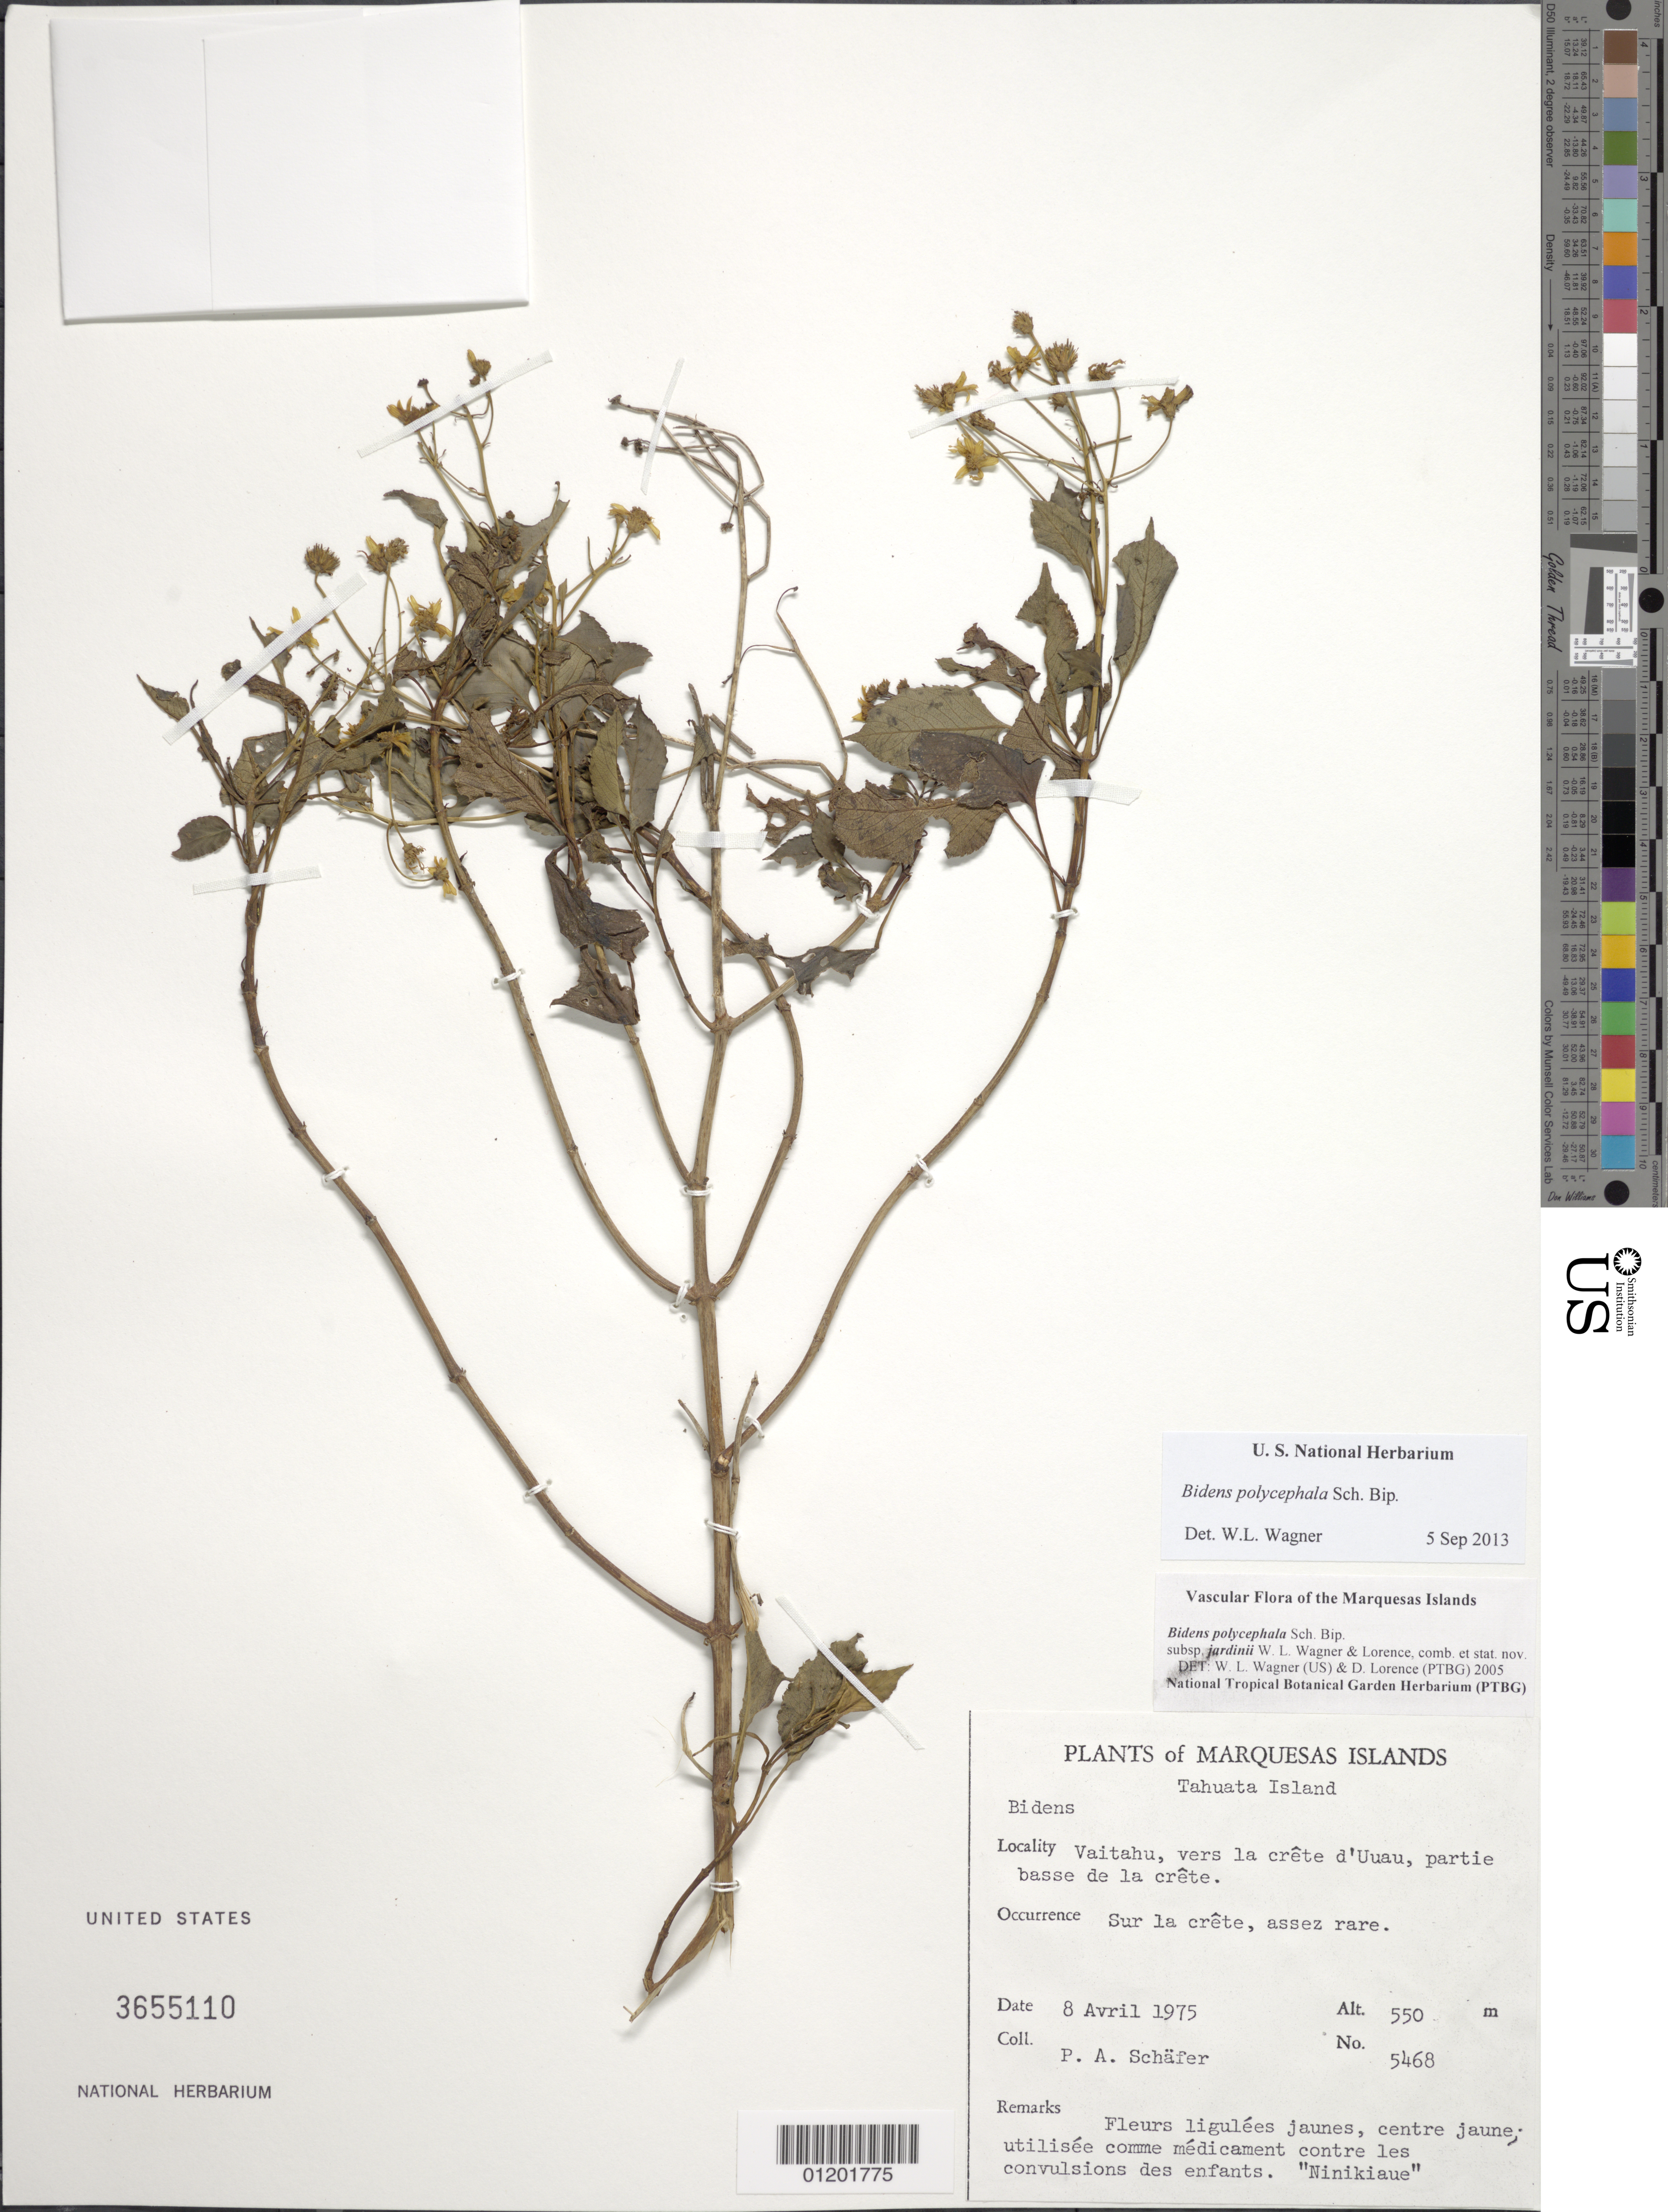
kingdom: Plantae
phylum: Tracheophyta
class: Magnoliopsida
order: Asterales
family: Asteraceae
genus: Bidens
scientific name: Bidens polycephala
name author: Sch. Bip.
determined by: Wagner, W. L., (BOT), Smithsonian Institution - National Museum of Natural History (UNITED STATES)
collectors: P. A. Schäfer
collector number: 5468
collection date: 1975-04-08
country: French Polynesia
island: Tahuata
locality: Vaitahu, vers la crête d'Uuau, partie basse de la crête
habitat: Sur la crête; assez rare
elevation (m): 550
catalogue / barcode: US 3655110